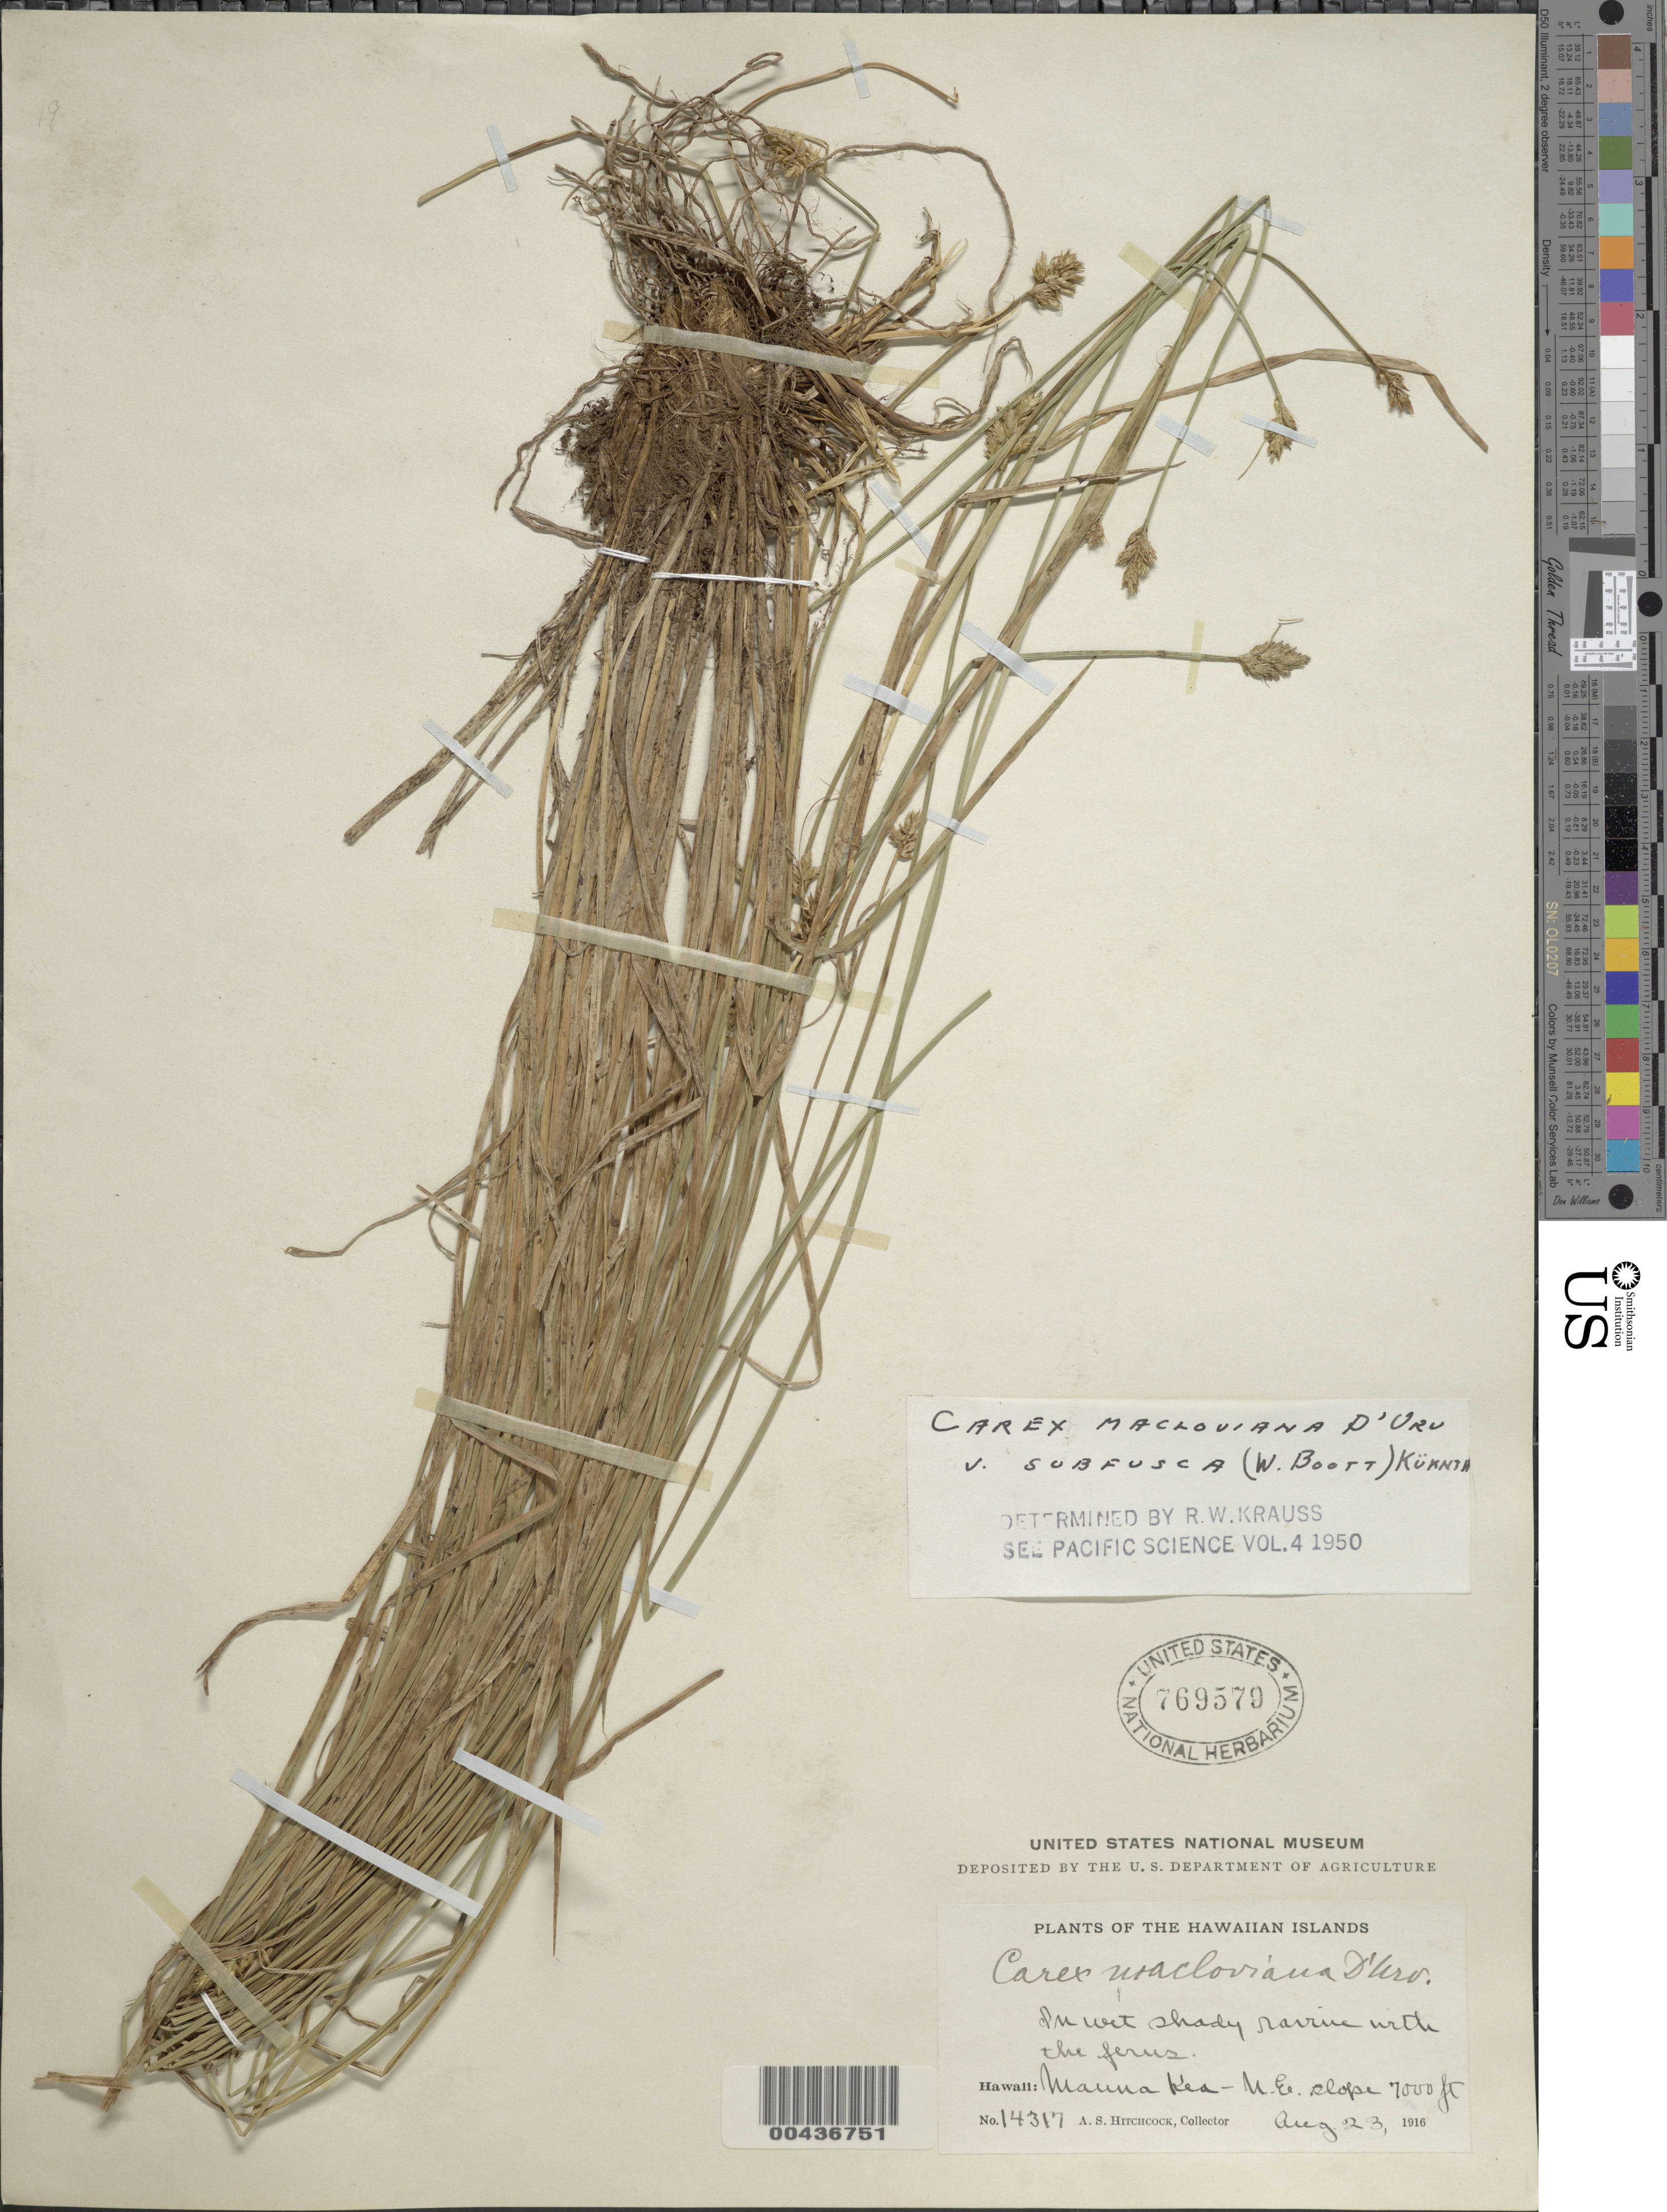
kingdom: Plantae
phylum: Tracheophyta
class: Liliopsida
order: Poales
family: Cyperaceae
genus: Carex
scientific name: Carex subfusca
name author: W. Boott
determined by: Wagner, W. L., (BOT), Smithsonian Institution - National Museum of Natural History (UNITED STATES)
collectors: A. S. Hitchcock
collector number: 14317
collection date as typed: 23 Aug 1916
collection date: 1916-08-23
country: United States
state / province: Hawaii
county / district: Hawaii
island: Hawaii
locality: Mauna Kea, NE slope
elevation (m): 2134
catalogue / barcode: US 769579